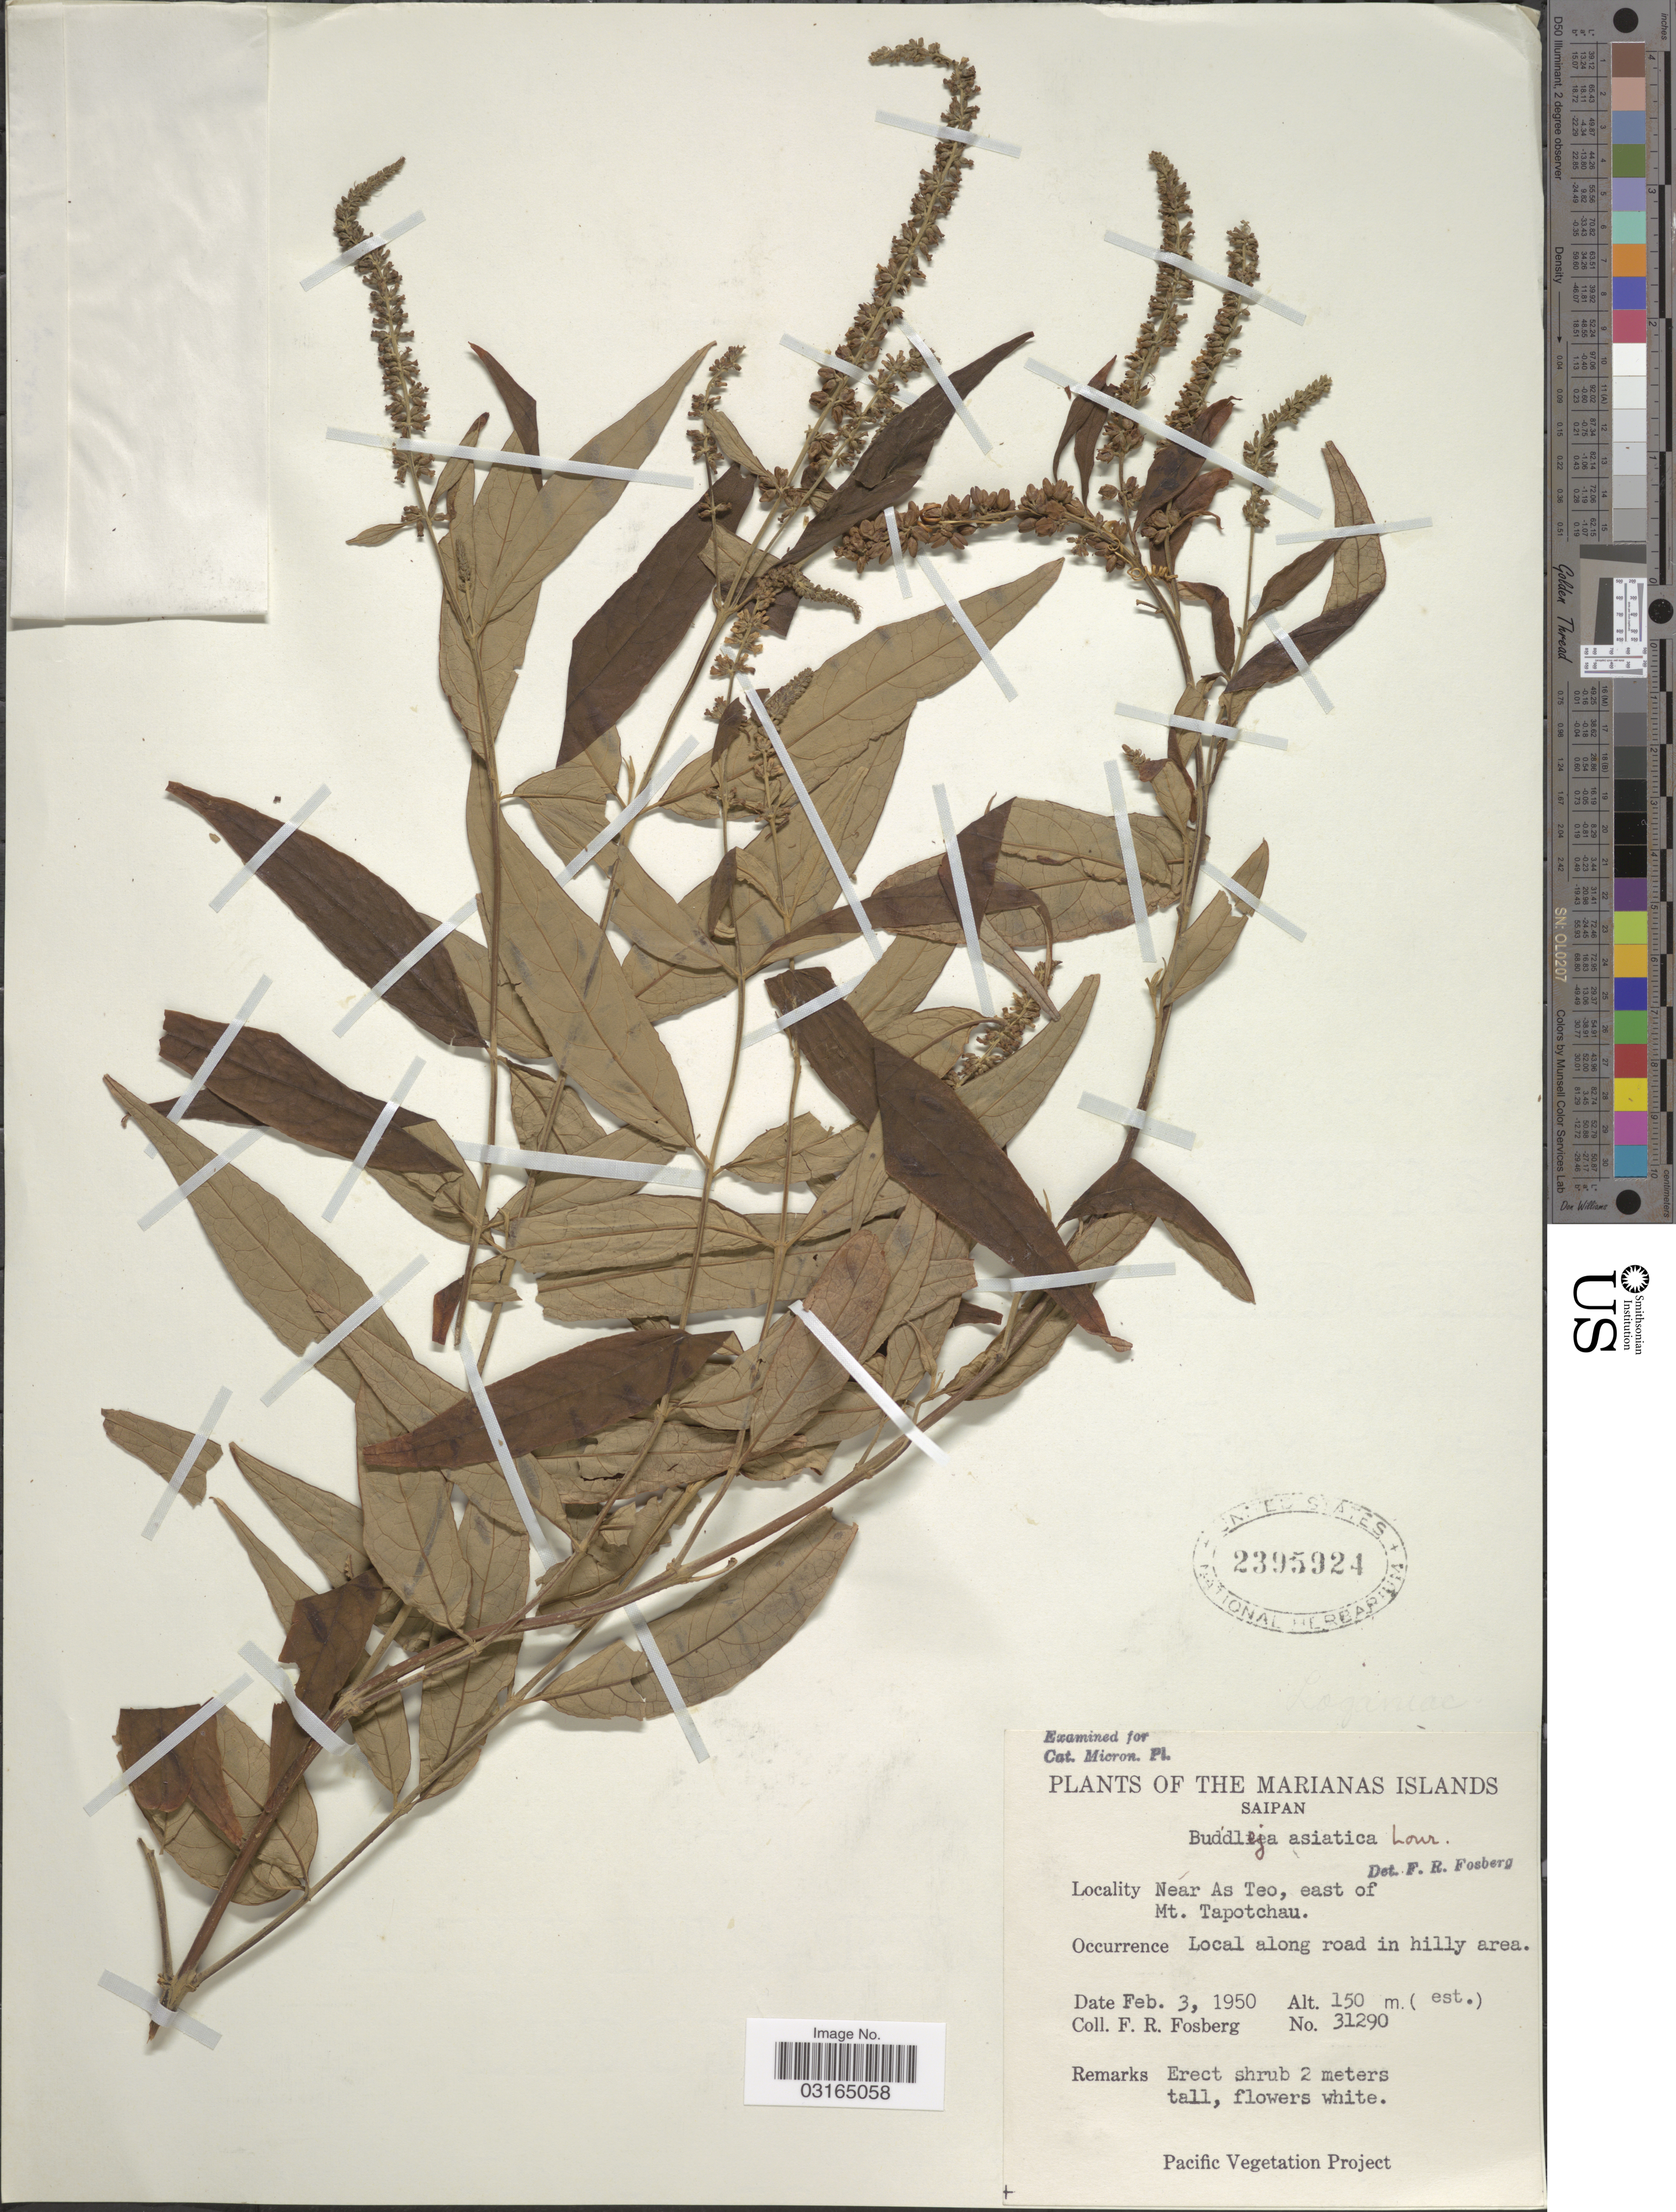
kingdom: Plantae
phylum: Tracheophyta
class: Magnoliopsida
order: Lamiales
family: Scrophulariaceae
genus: Buddleja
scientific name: Buddleja asiatica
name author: Lour.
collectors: F. R. Fosberg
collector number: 31290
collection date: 1950-02-03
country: Northern Mariana Islands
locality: Marianas Islands. Saipan. Near As Teo, east of Mt. Tapotchau.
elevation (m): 150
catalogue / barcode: US 2395924